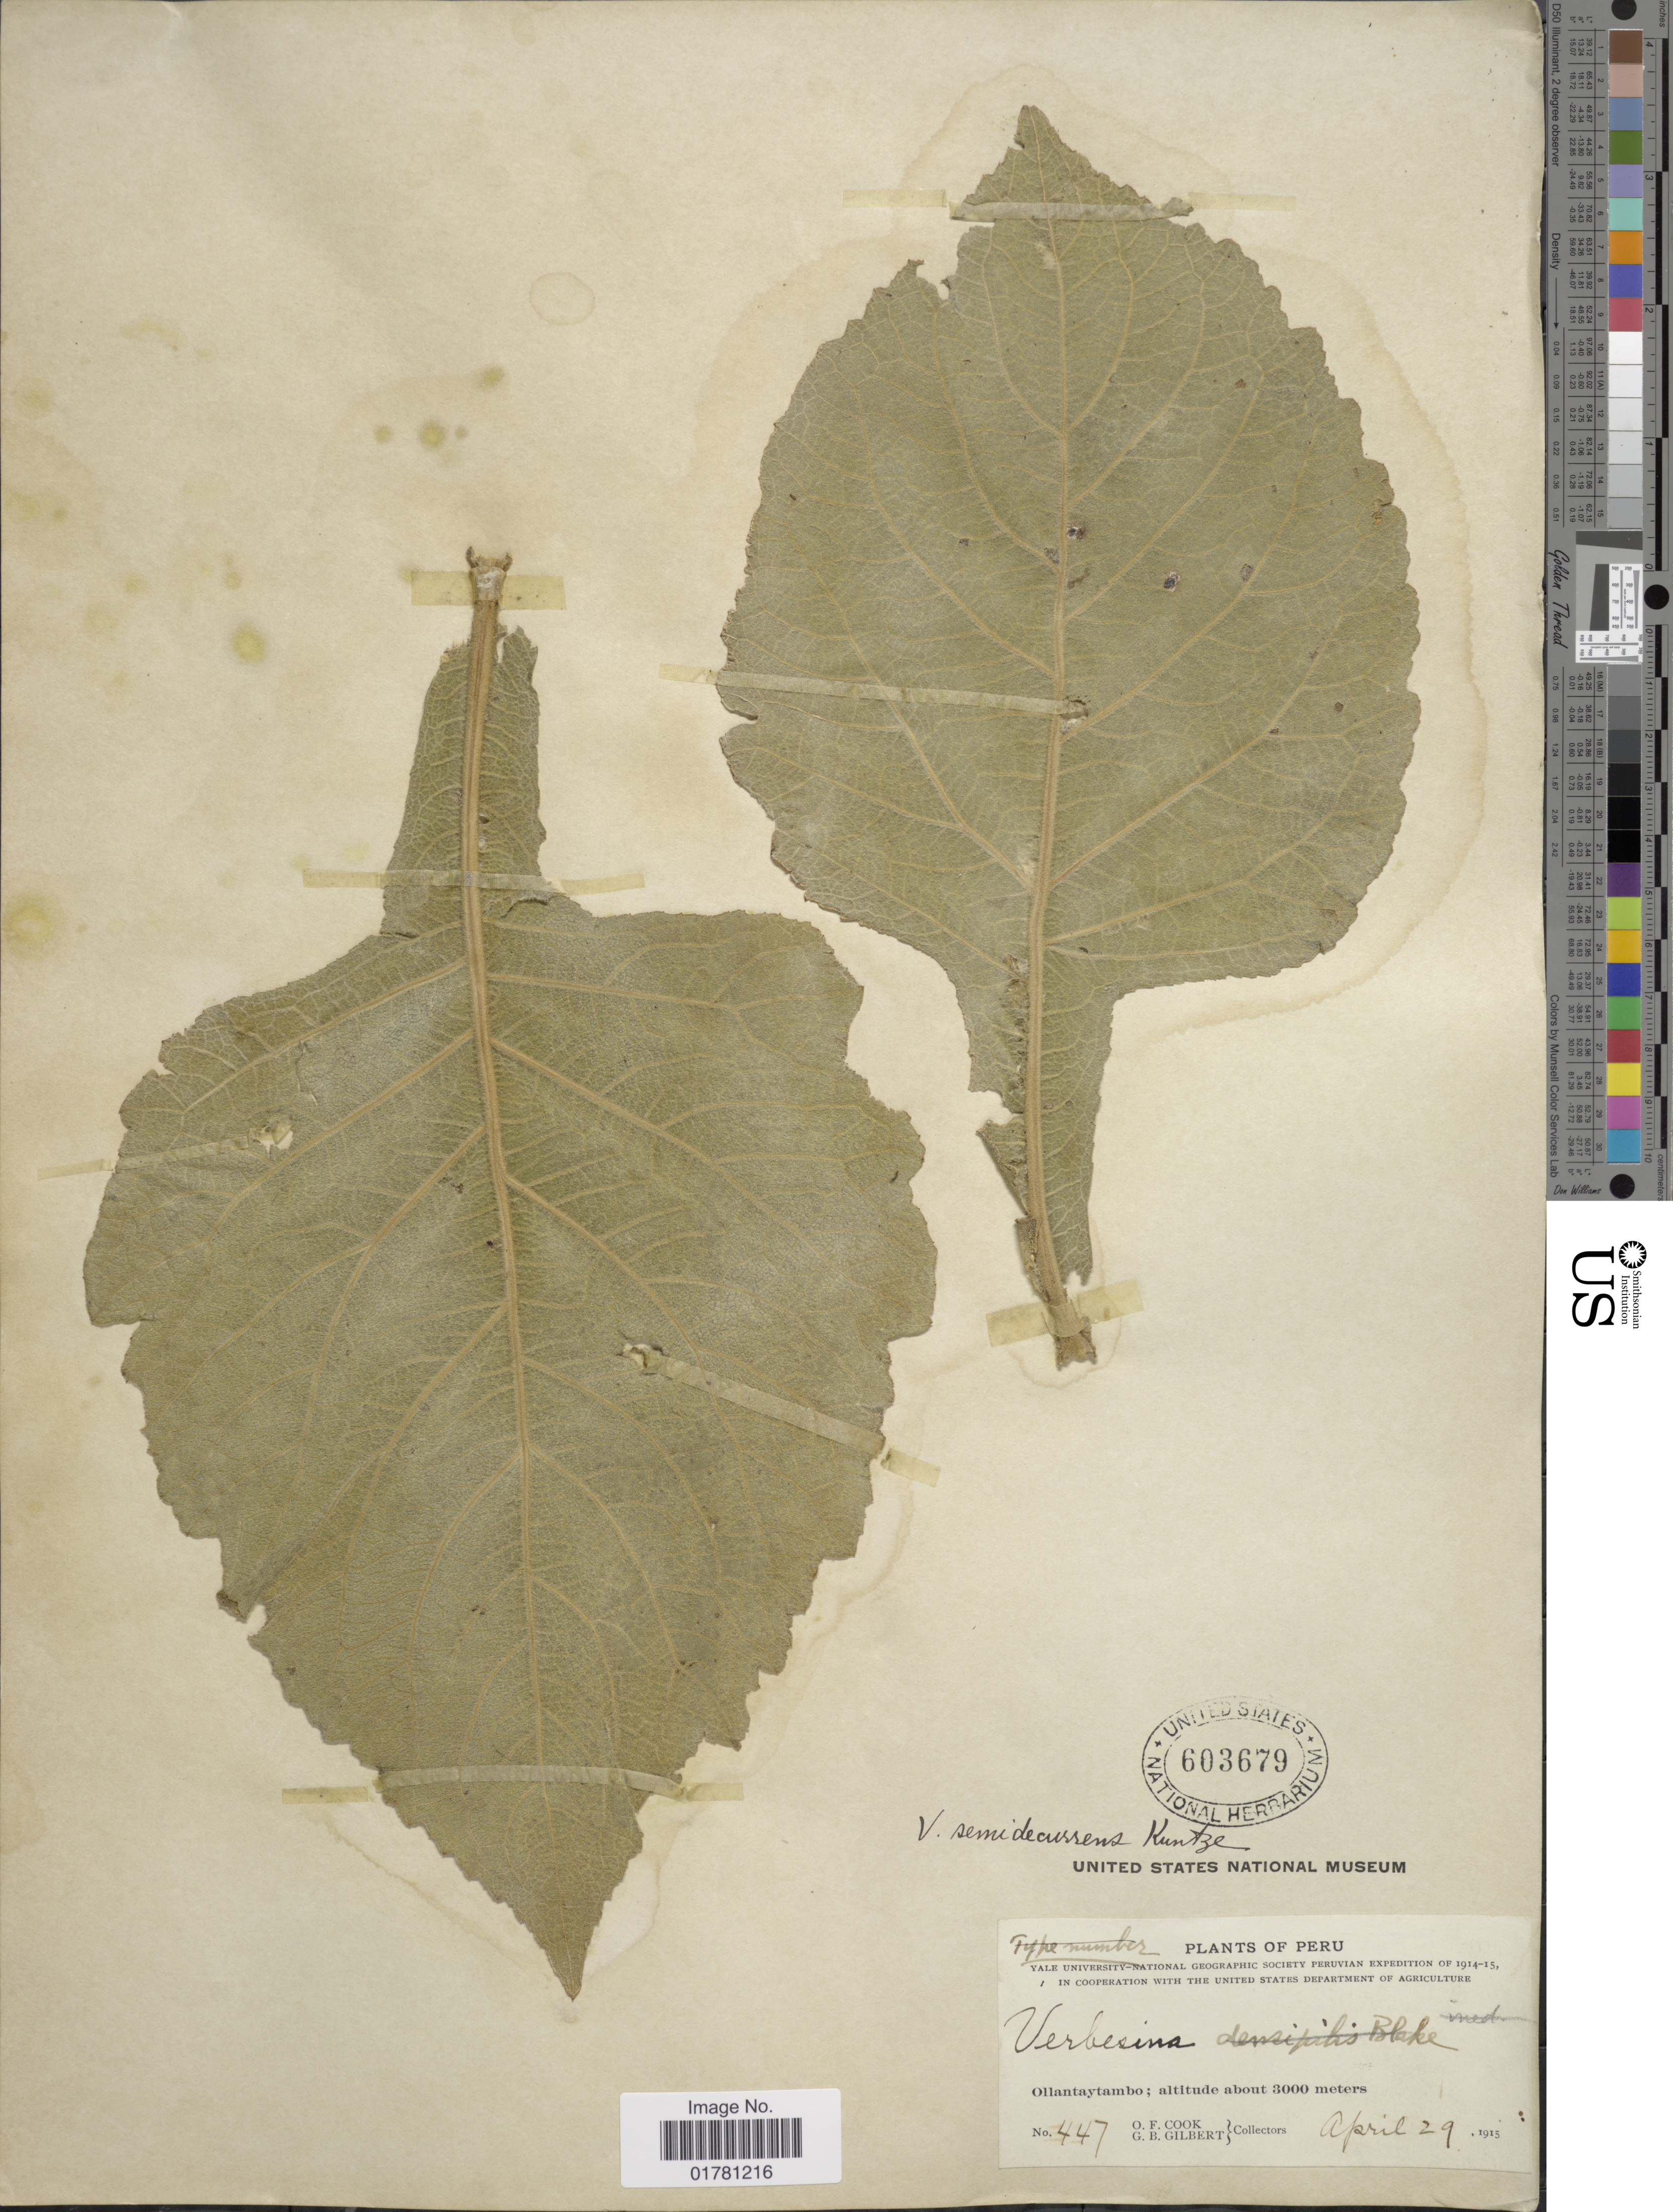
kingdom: Plantae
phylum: Tracheophyta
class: Magnoliopsida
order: Asterales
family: Asteraceae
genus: Verbesina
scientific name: Verbesina semidecurrens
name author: Kuntze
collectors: O. F. Cook & G. B. Gilbert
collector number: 447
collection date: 1915-09-29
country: Peru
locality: Ollantaytambo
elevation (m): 3000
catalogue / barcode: US 603679